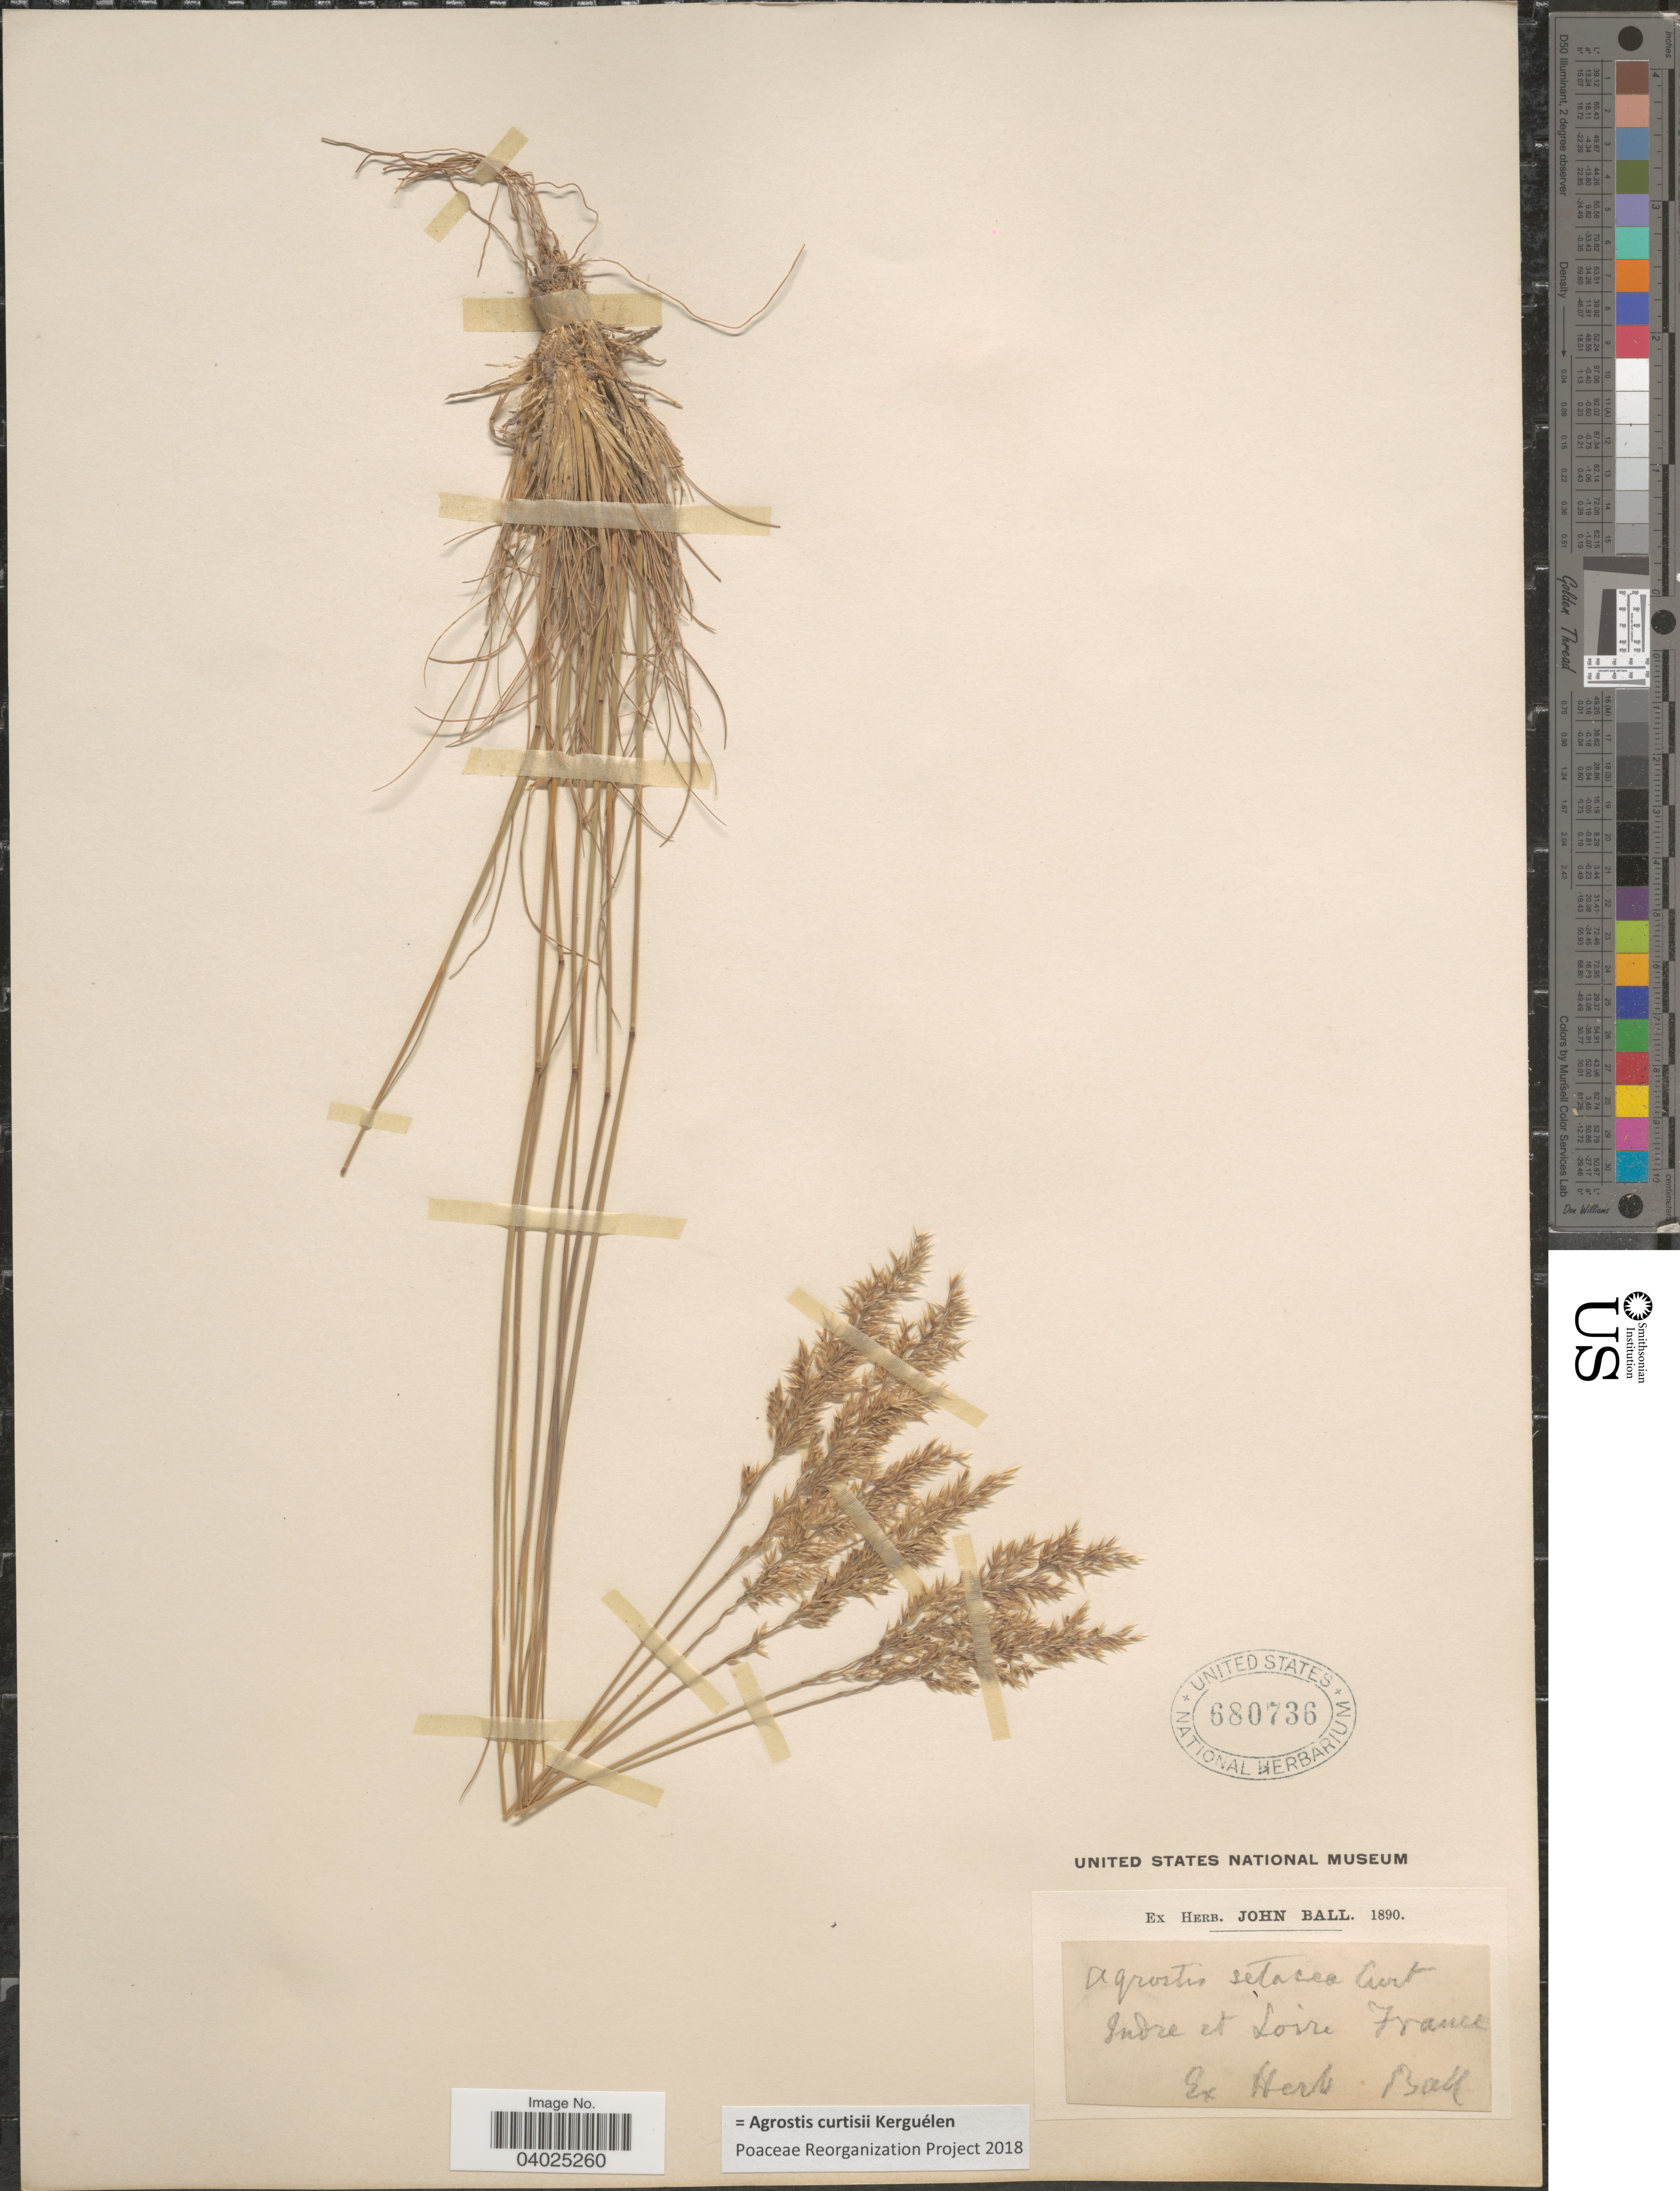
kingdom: Plantae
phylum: Tracheophyta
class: Liliopsida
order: Poales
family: Poaceae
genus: Alpagrostis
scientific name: Alpagrostis curtisii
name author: (Kerguélen) P.M. Peterson et al.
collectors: ex herb. Ball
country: France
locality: Indre et Loire.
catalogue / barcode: US 680736